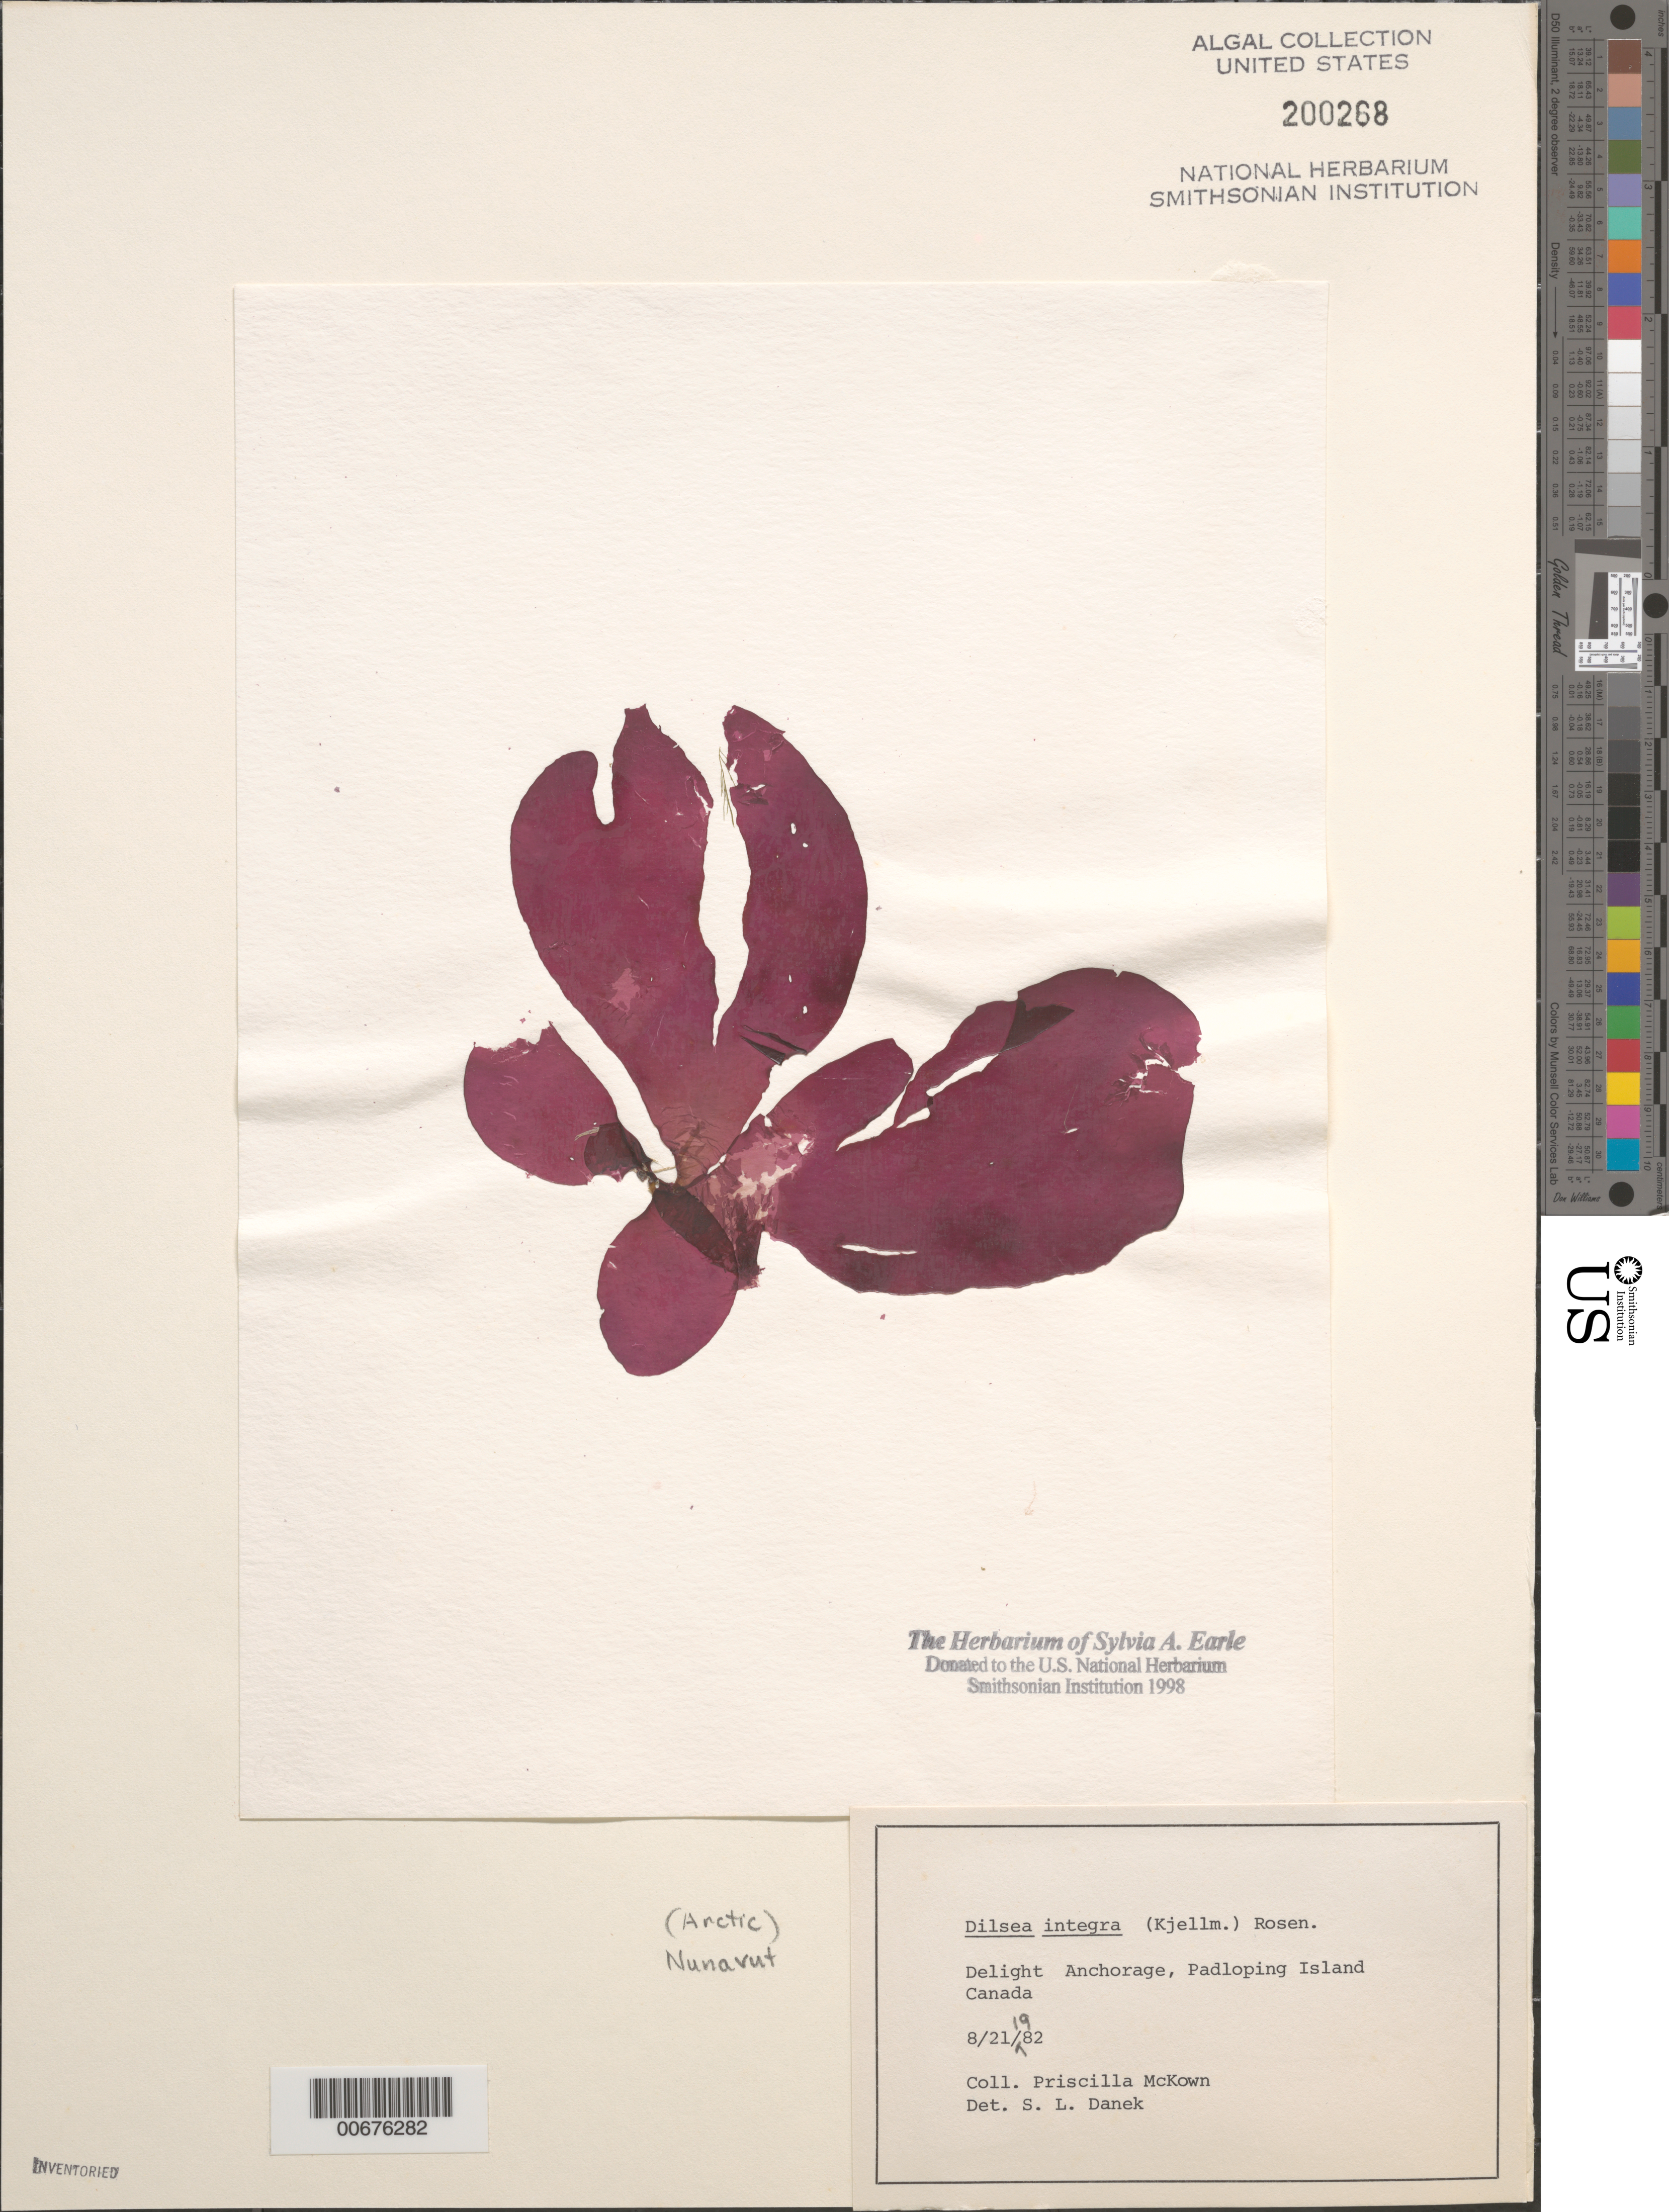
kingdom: Plantae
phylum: Rhodophyta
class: Florideophyceae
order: Gigartinales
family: Dumontiaceae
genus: Dilsea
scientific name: Dilsea socialis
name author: (Postels & Rupr.) Perestenko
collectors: P. McKown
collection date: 1982-08-21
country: Canada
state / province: Nunavut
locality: (Arctic). Delight Anchorage, Padloping Island.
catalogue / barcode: US 200268